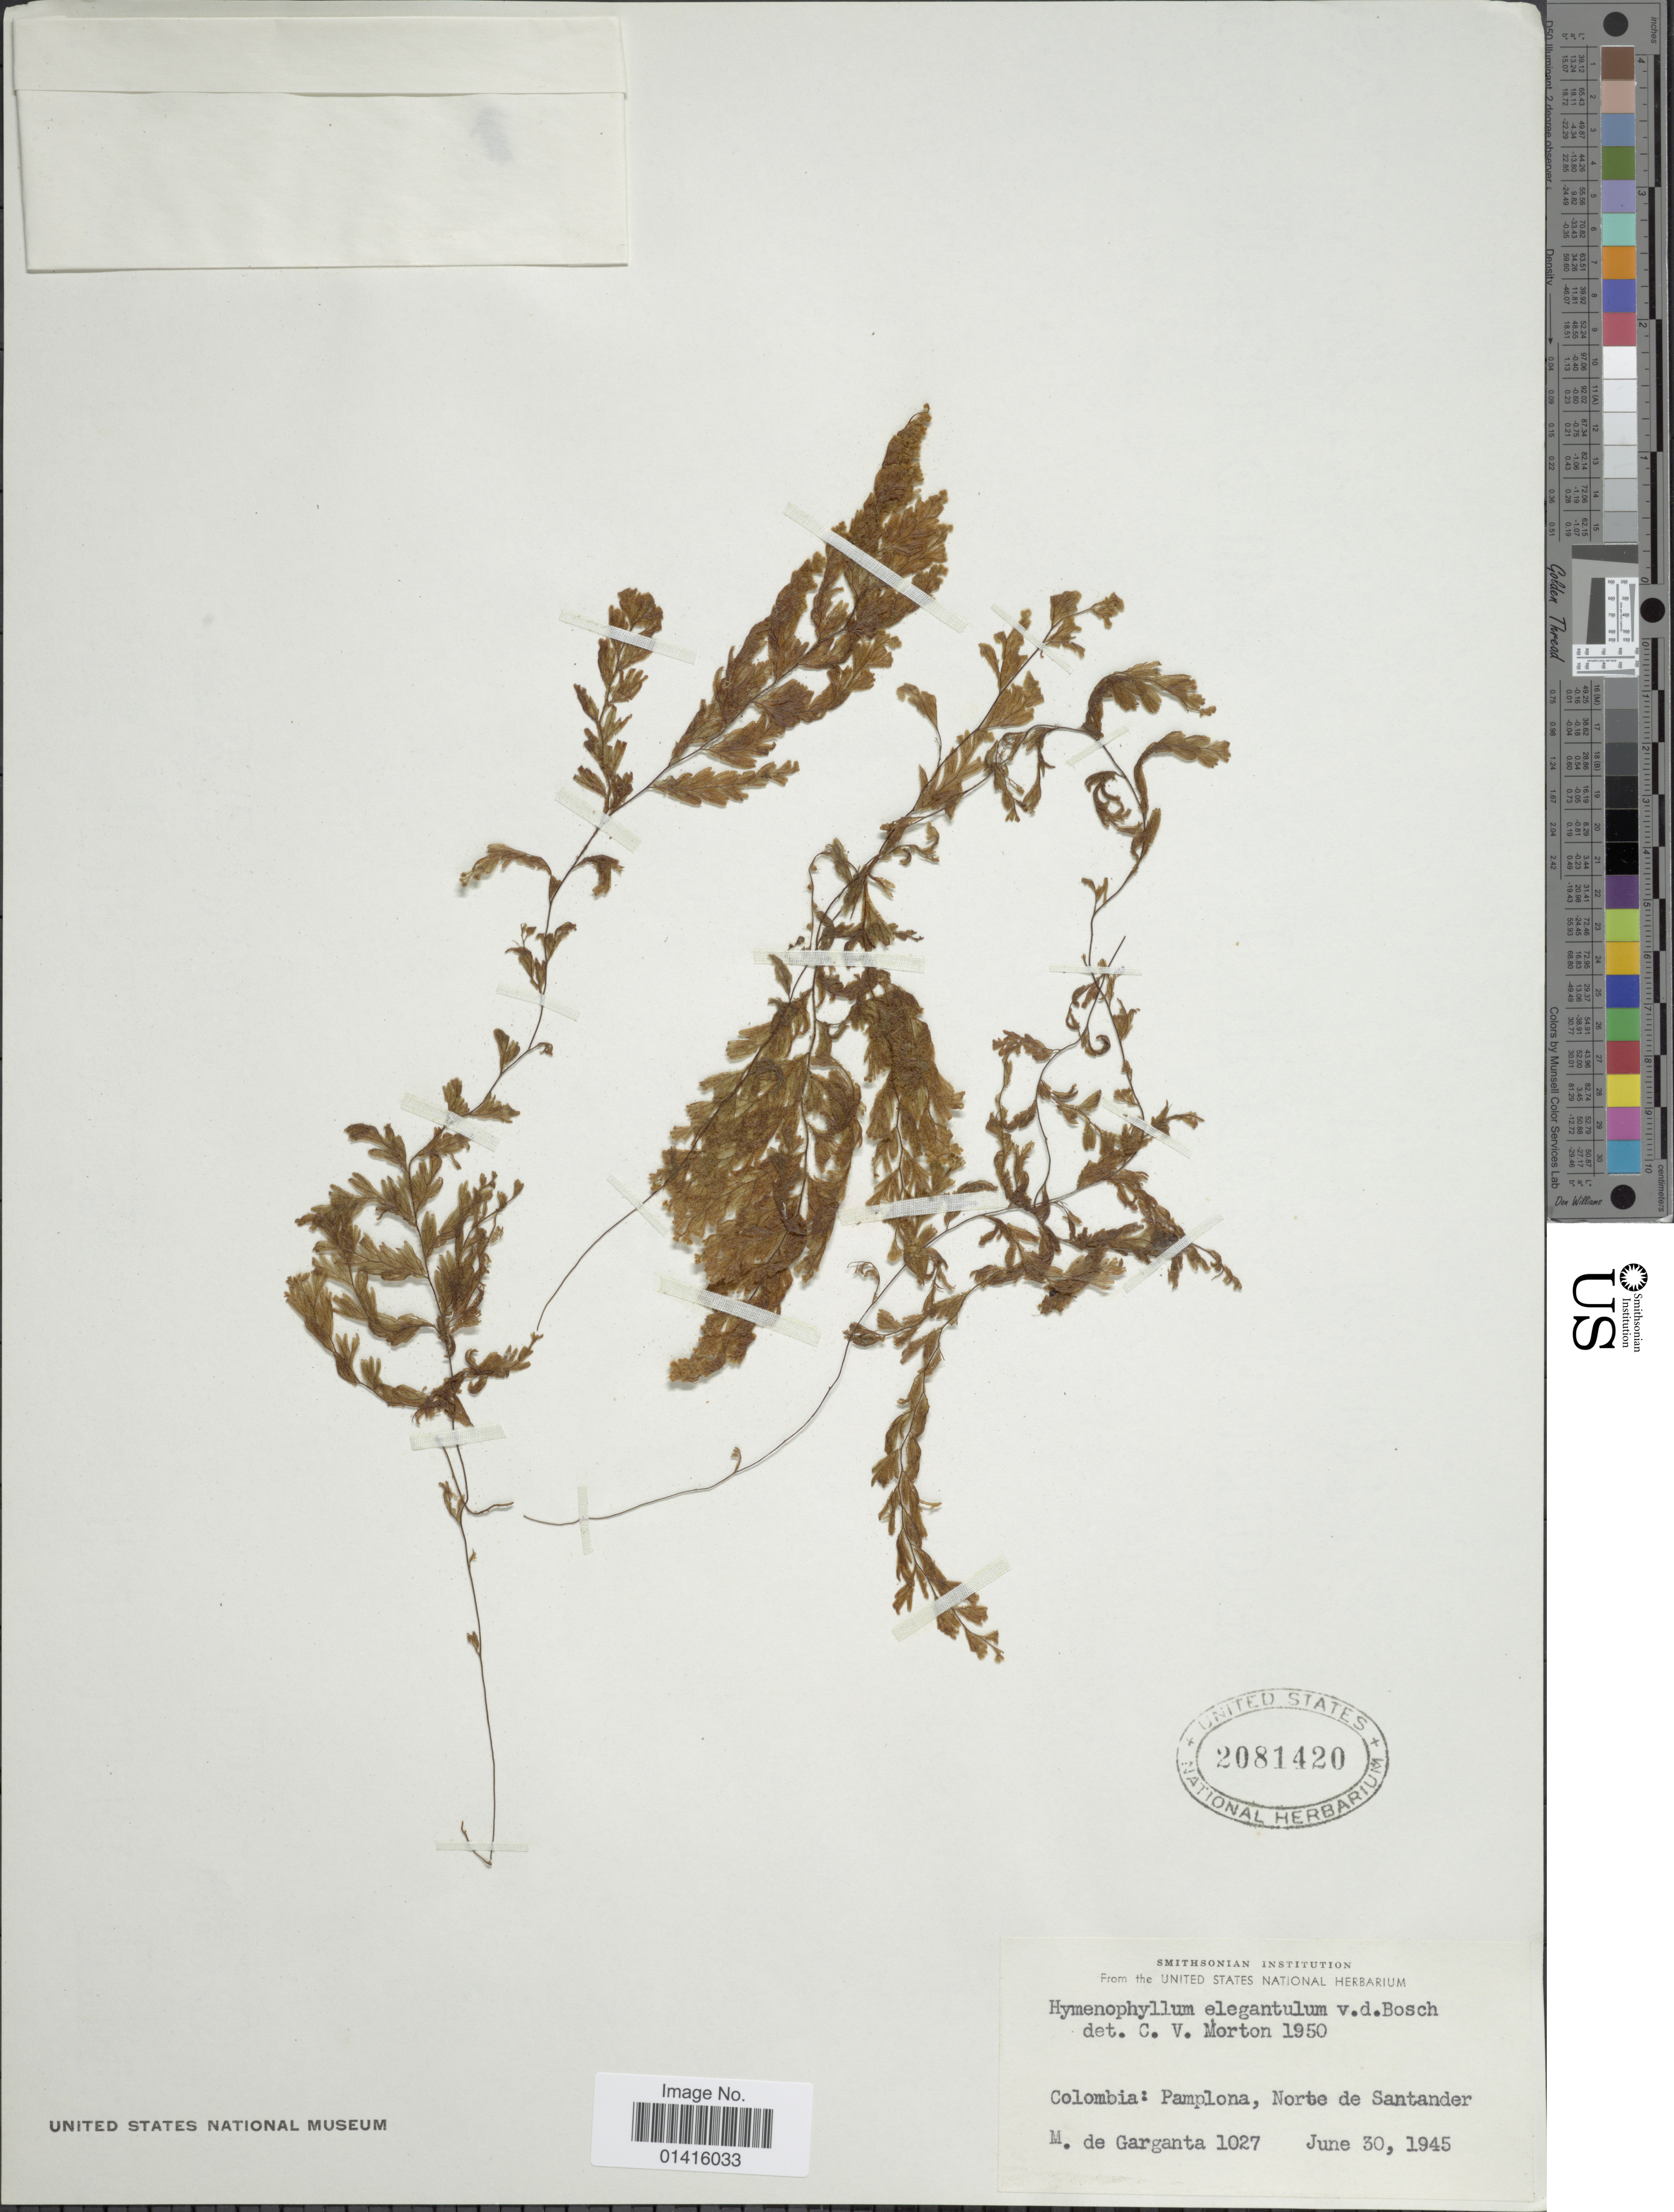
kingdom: Plantae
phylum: Tracheophyta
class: Polypodiopsida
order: Hymenophyllales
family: Hymenophyllaceae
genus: Hymenophyllum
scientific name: Hymenophyllum elegantulum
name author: Bosch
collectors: M. Garganta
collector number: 1027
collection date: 1945-06-30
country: Colombia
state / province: Norte de Santander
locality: Colombia: Pampalina, Norte de Santander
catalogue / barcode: US 2081420